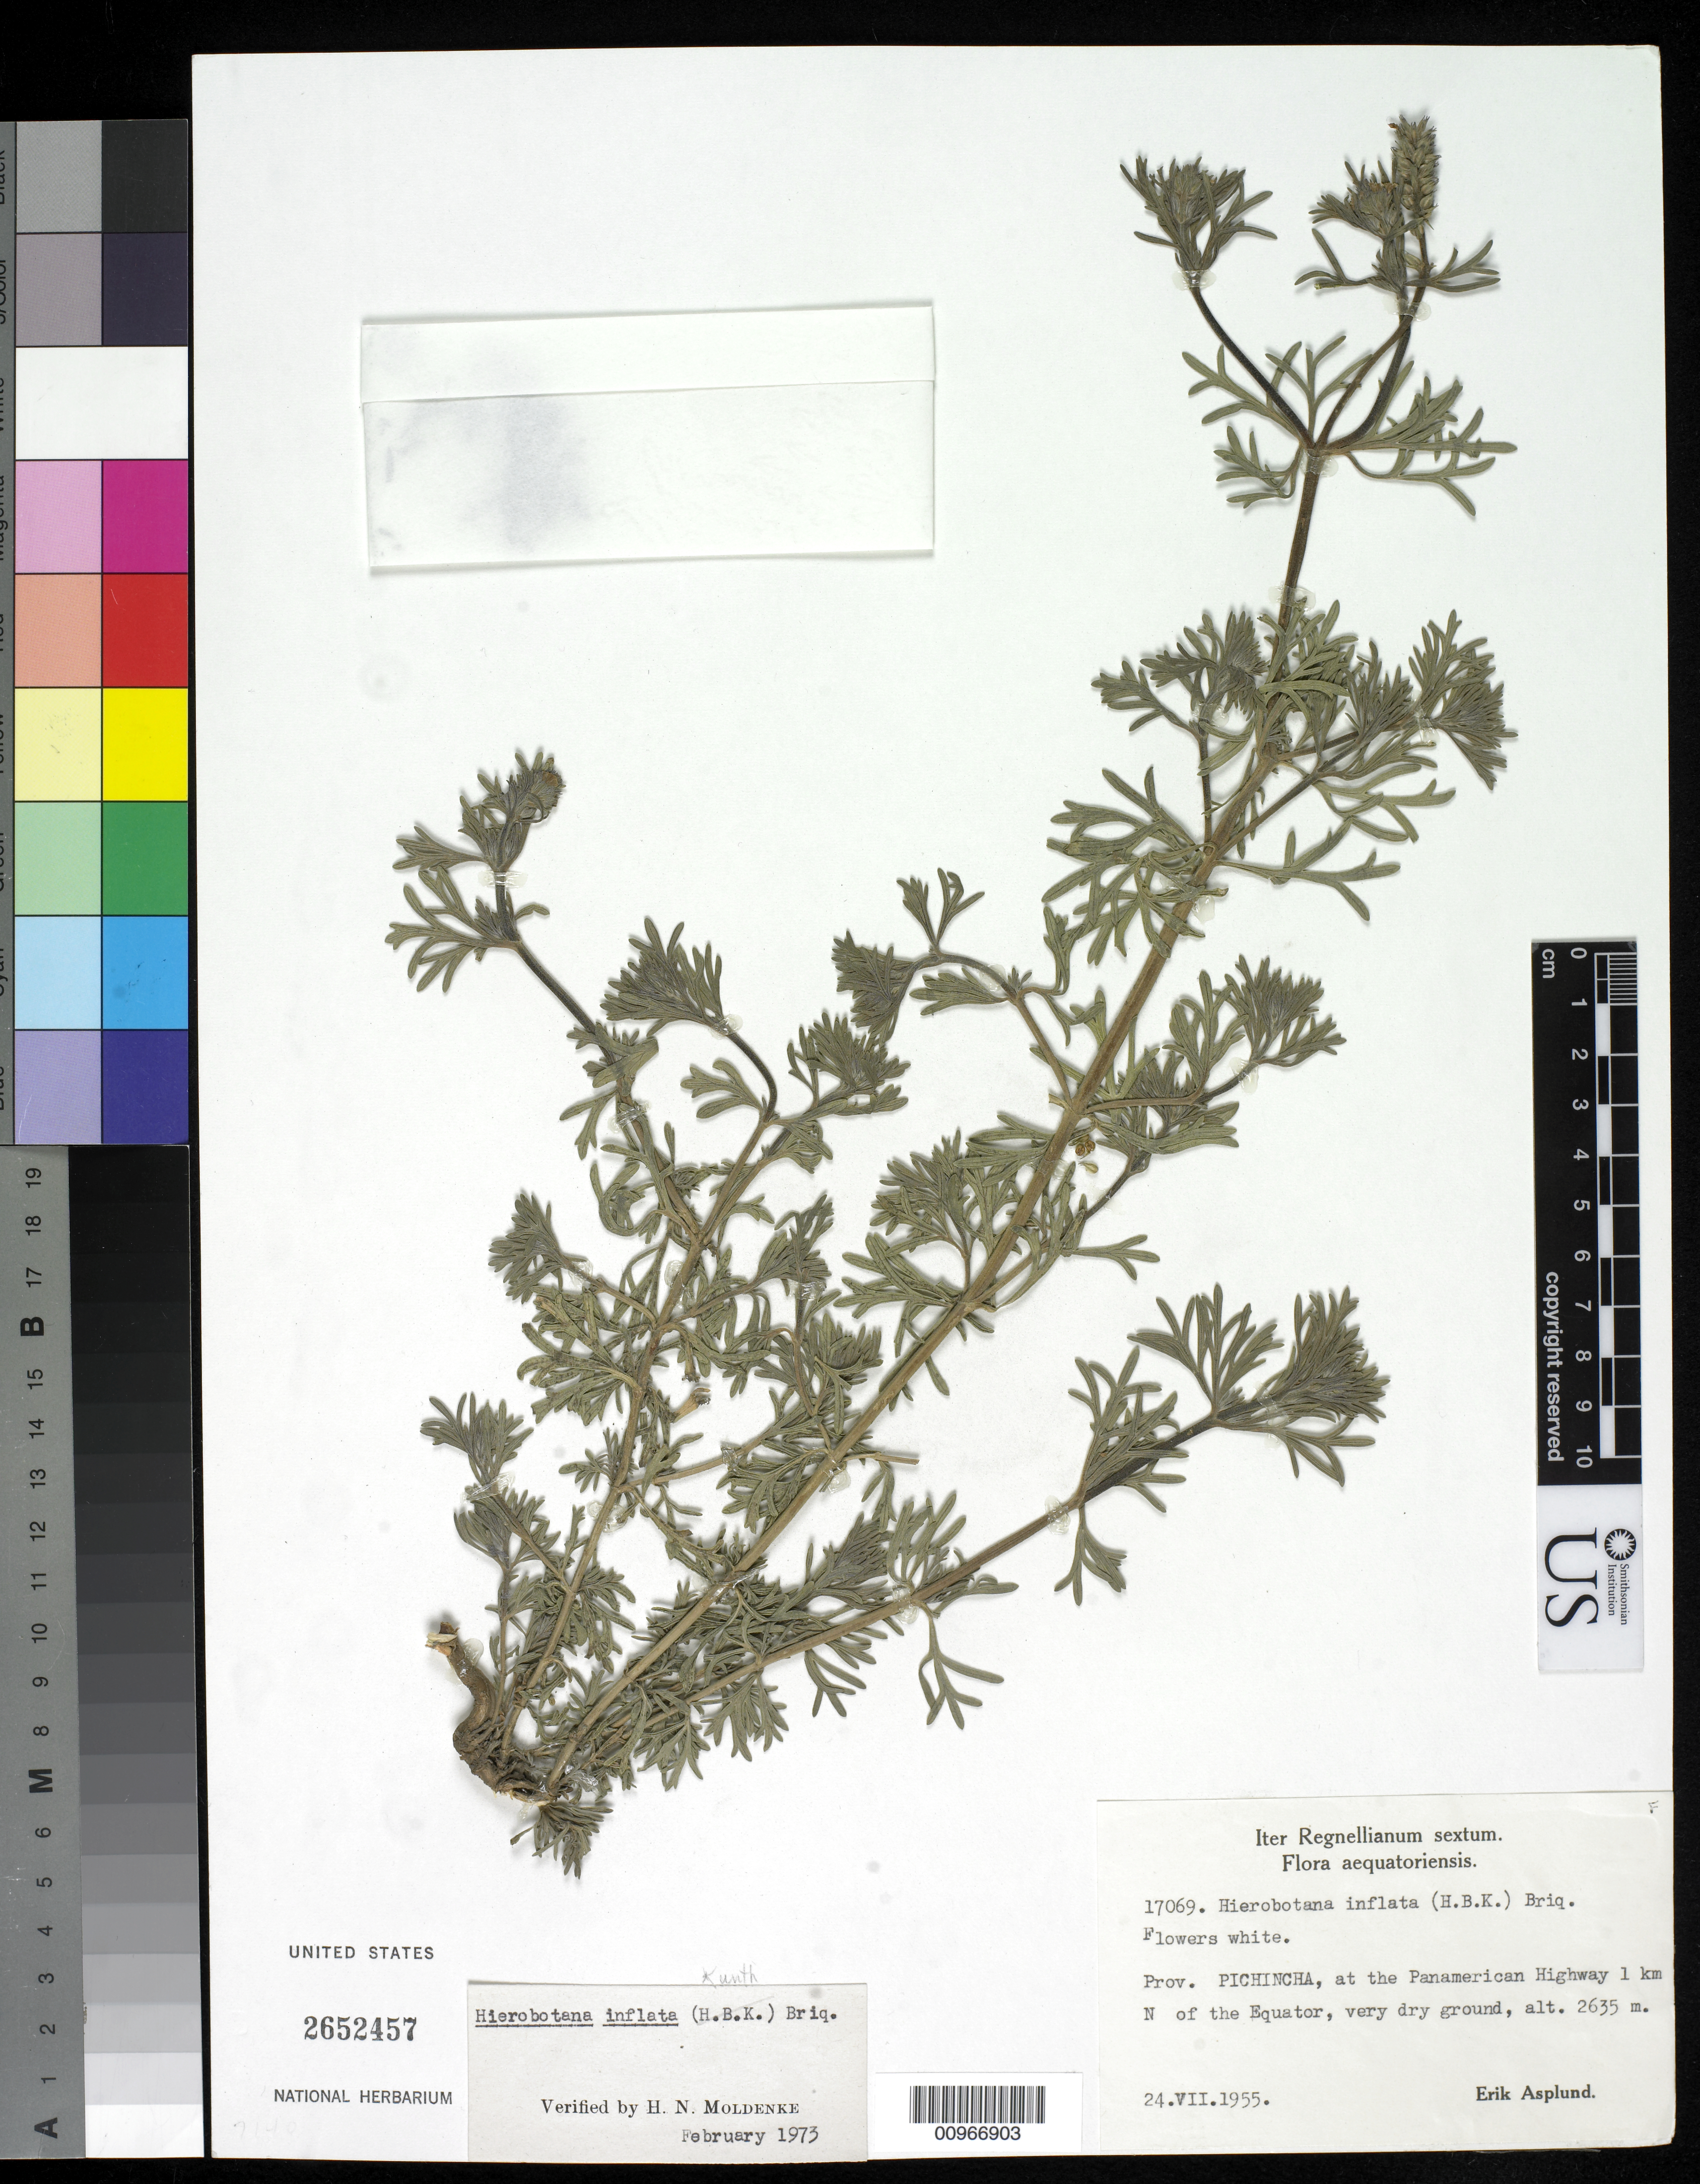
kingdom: Plantae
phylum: Tracheophyta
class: Magnoliopsida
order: Lamiales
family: Verbenaceae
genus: Hierobotana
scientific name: Hierobotana inflata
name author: (Kunth) Briq.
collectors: E. Asplund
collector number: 17069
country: Ecuador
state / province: Pichincha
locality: At the Panamerican Highway, N of the equator.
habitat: very dry ground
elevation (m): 2635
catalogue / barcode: US 2652457